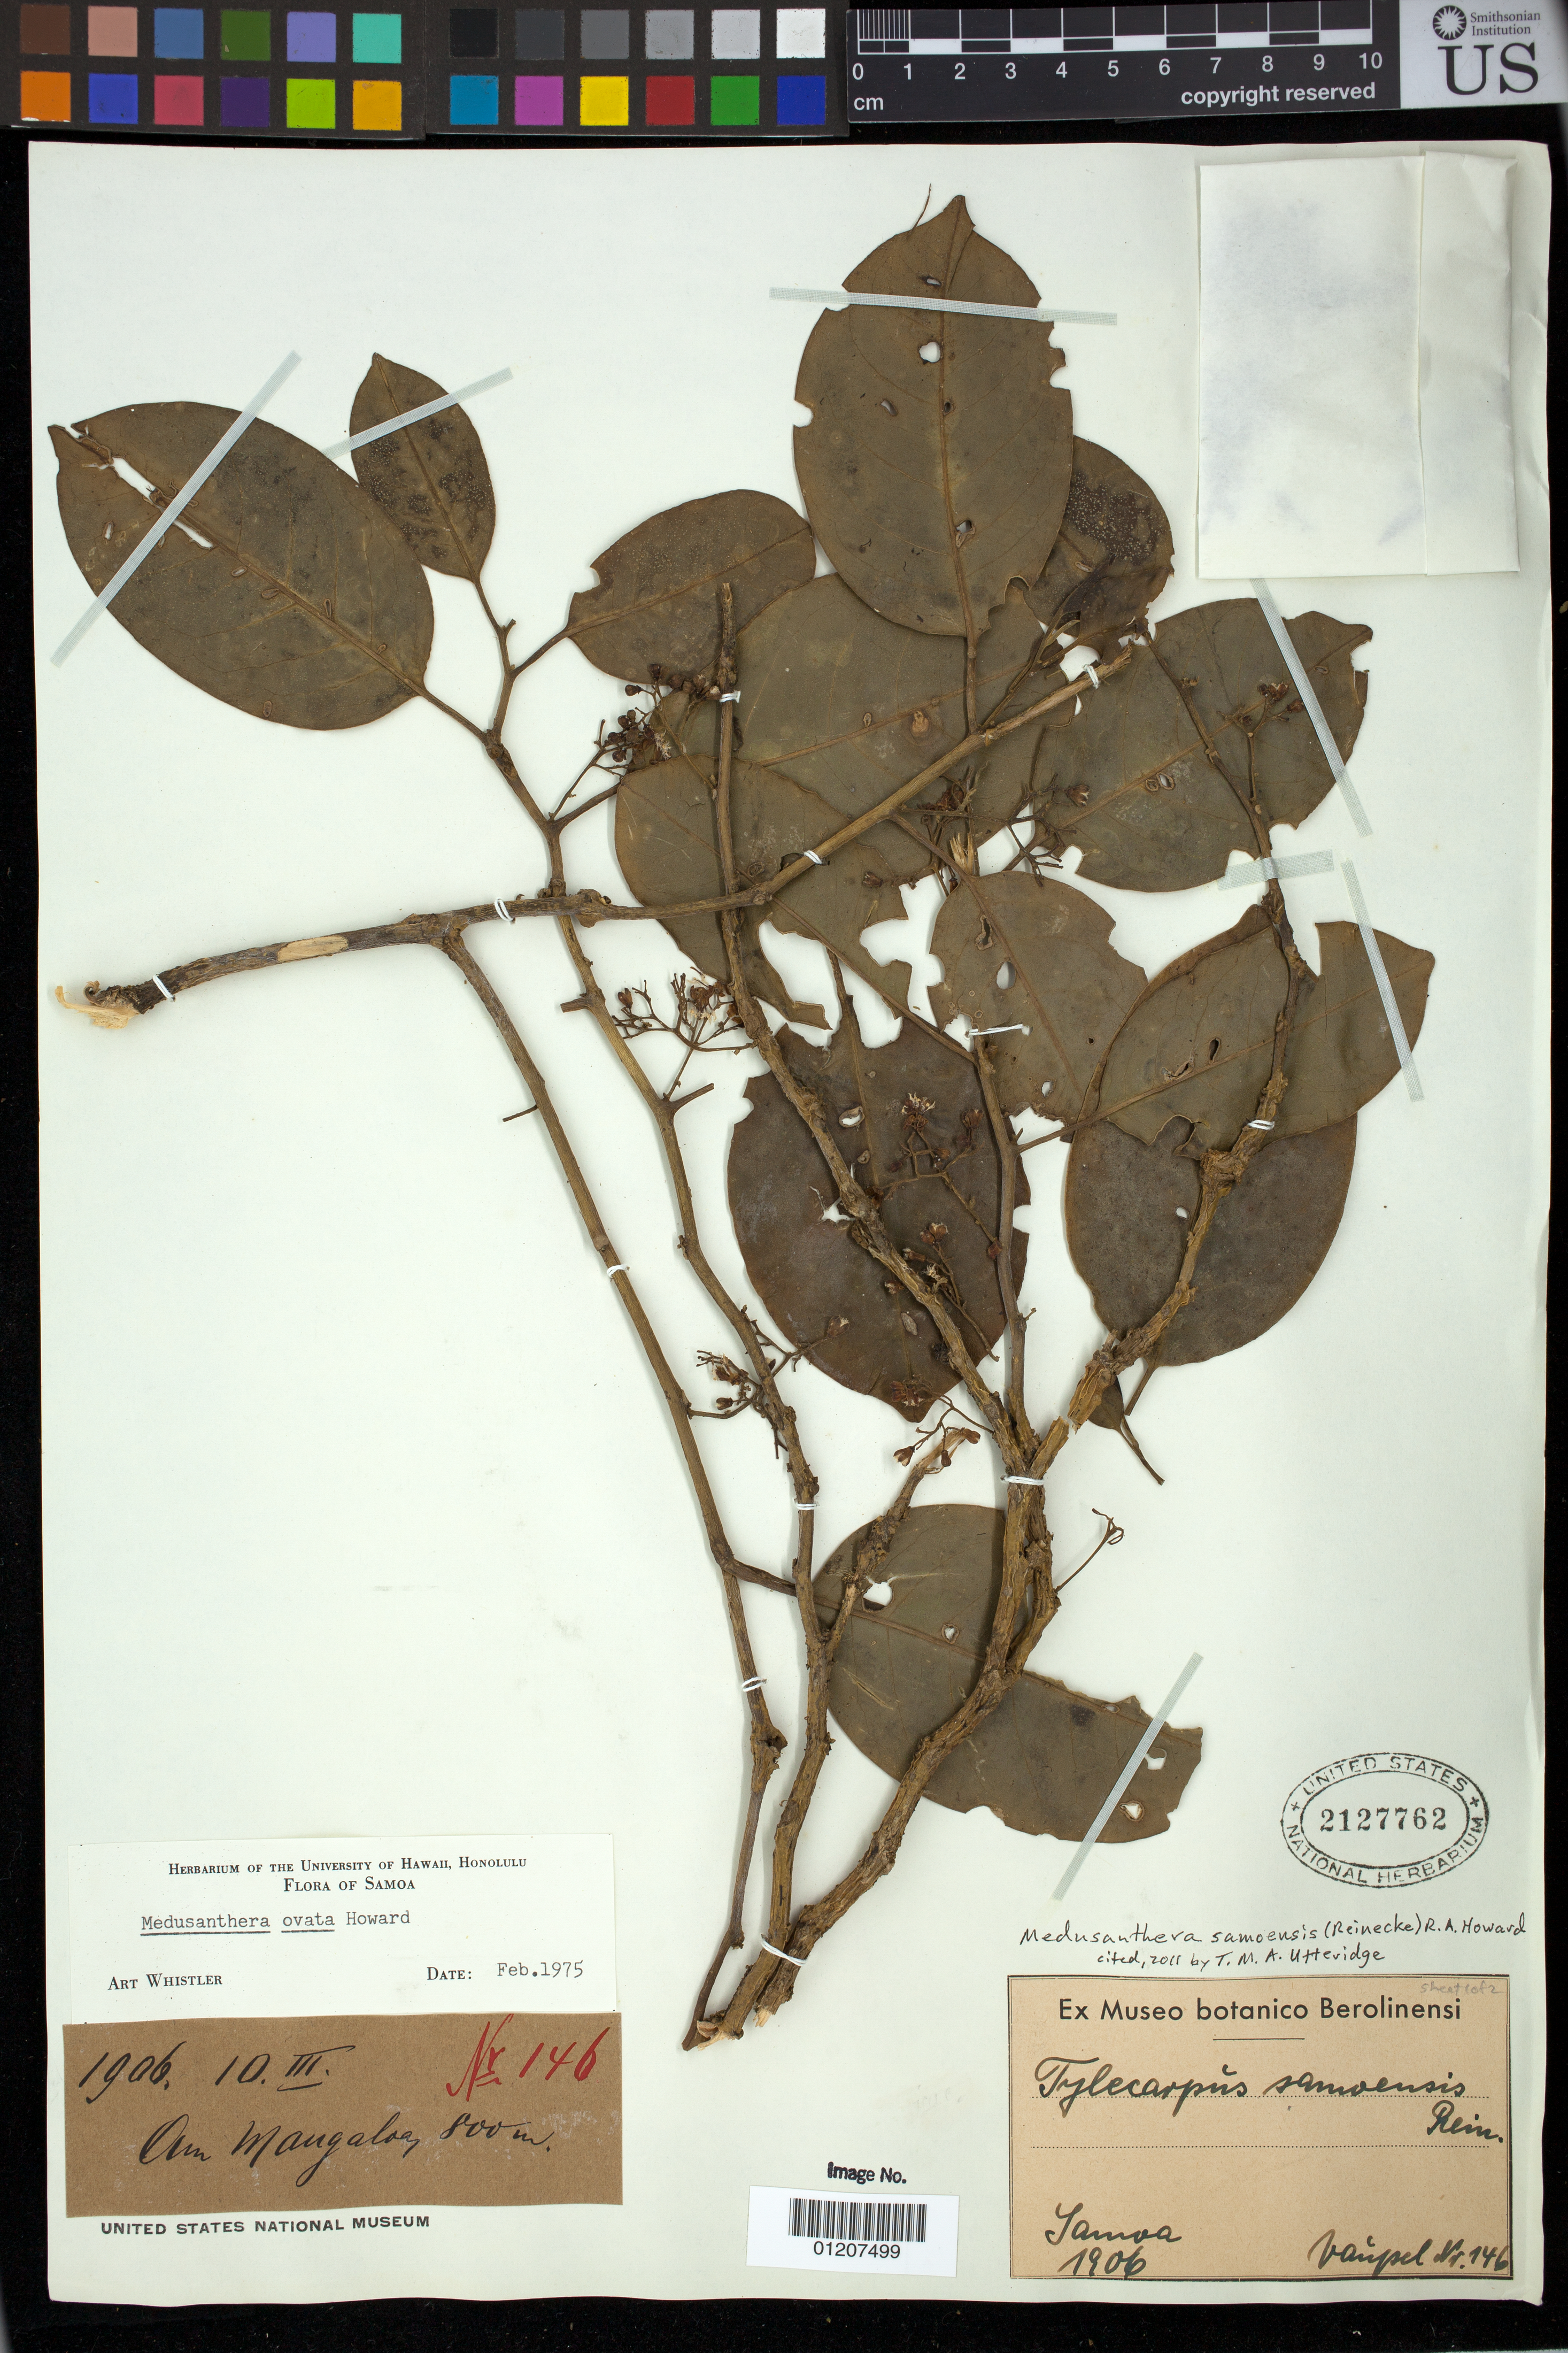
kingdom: Plantae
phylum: Tracheophyta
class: Magnoliopsida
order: Cardiopteridales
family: Stemonuraceae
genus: Medusanthera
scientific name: Medusanthera samoensis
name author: (Reinecke) R.A. Howard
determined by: Utteridge, T. M. A.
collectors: F. Vaupel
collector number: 146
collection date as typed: Mar 1906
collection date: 1906-03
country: Samoa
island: Savai'i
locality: Mangaloa.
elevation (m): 800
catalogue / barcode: US 2127762